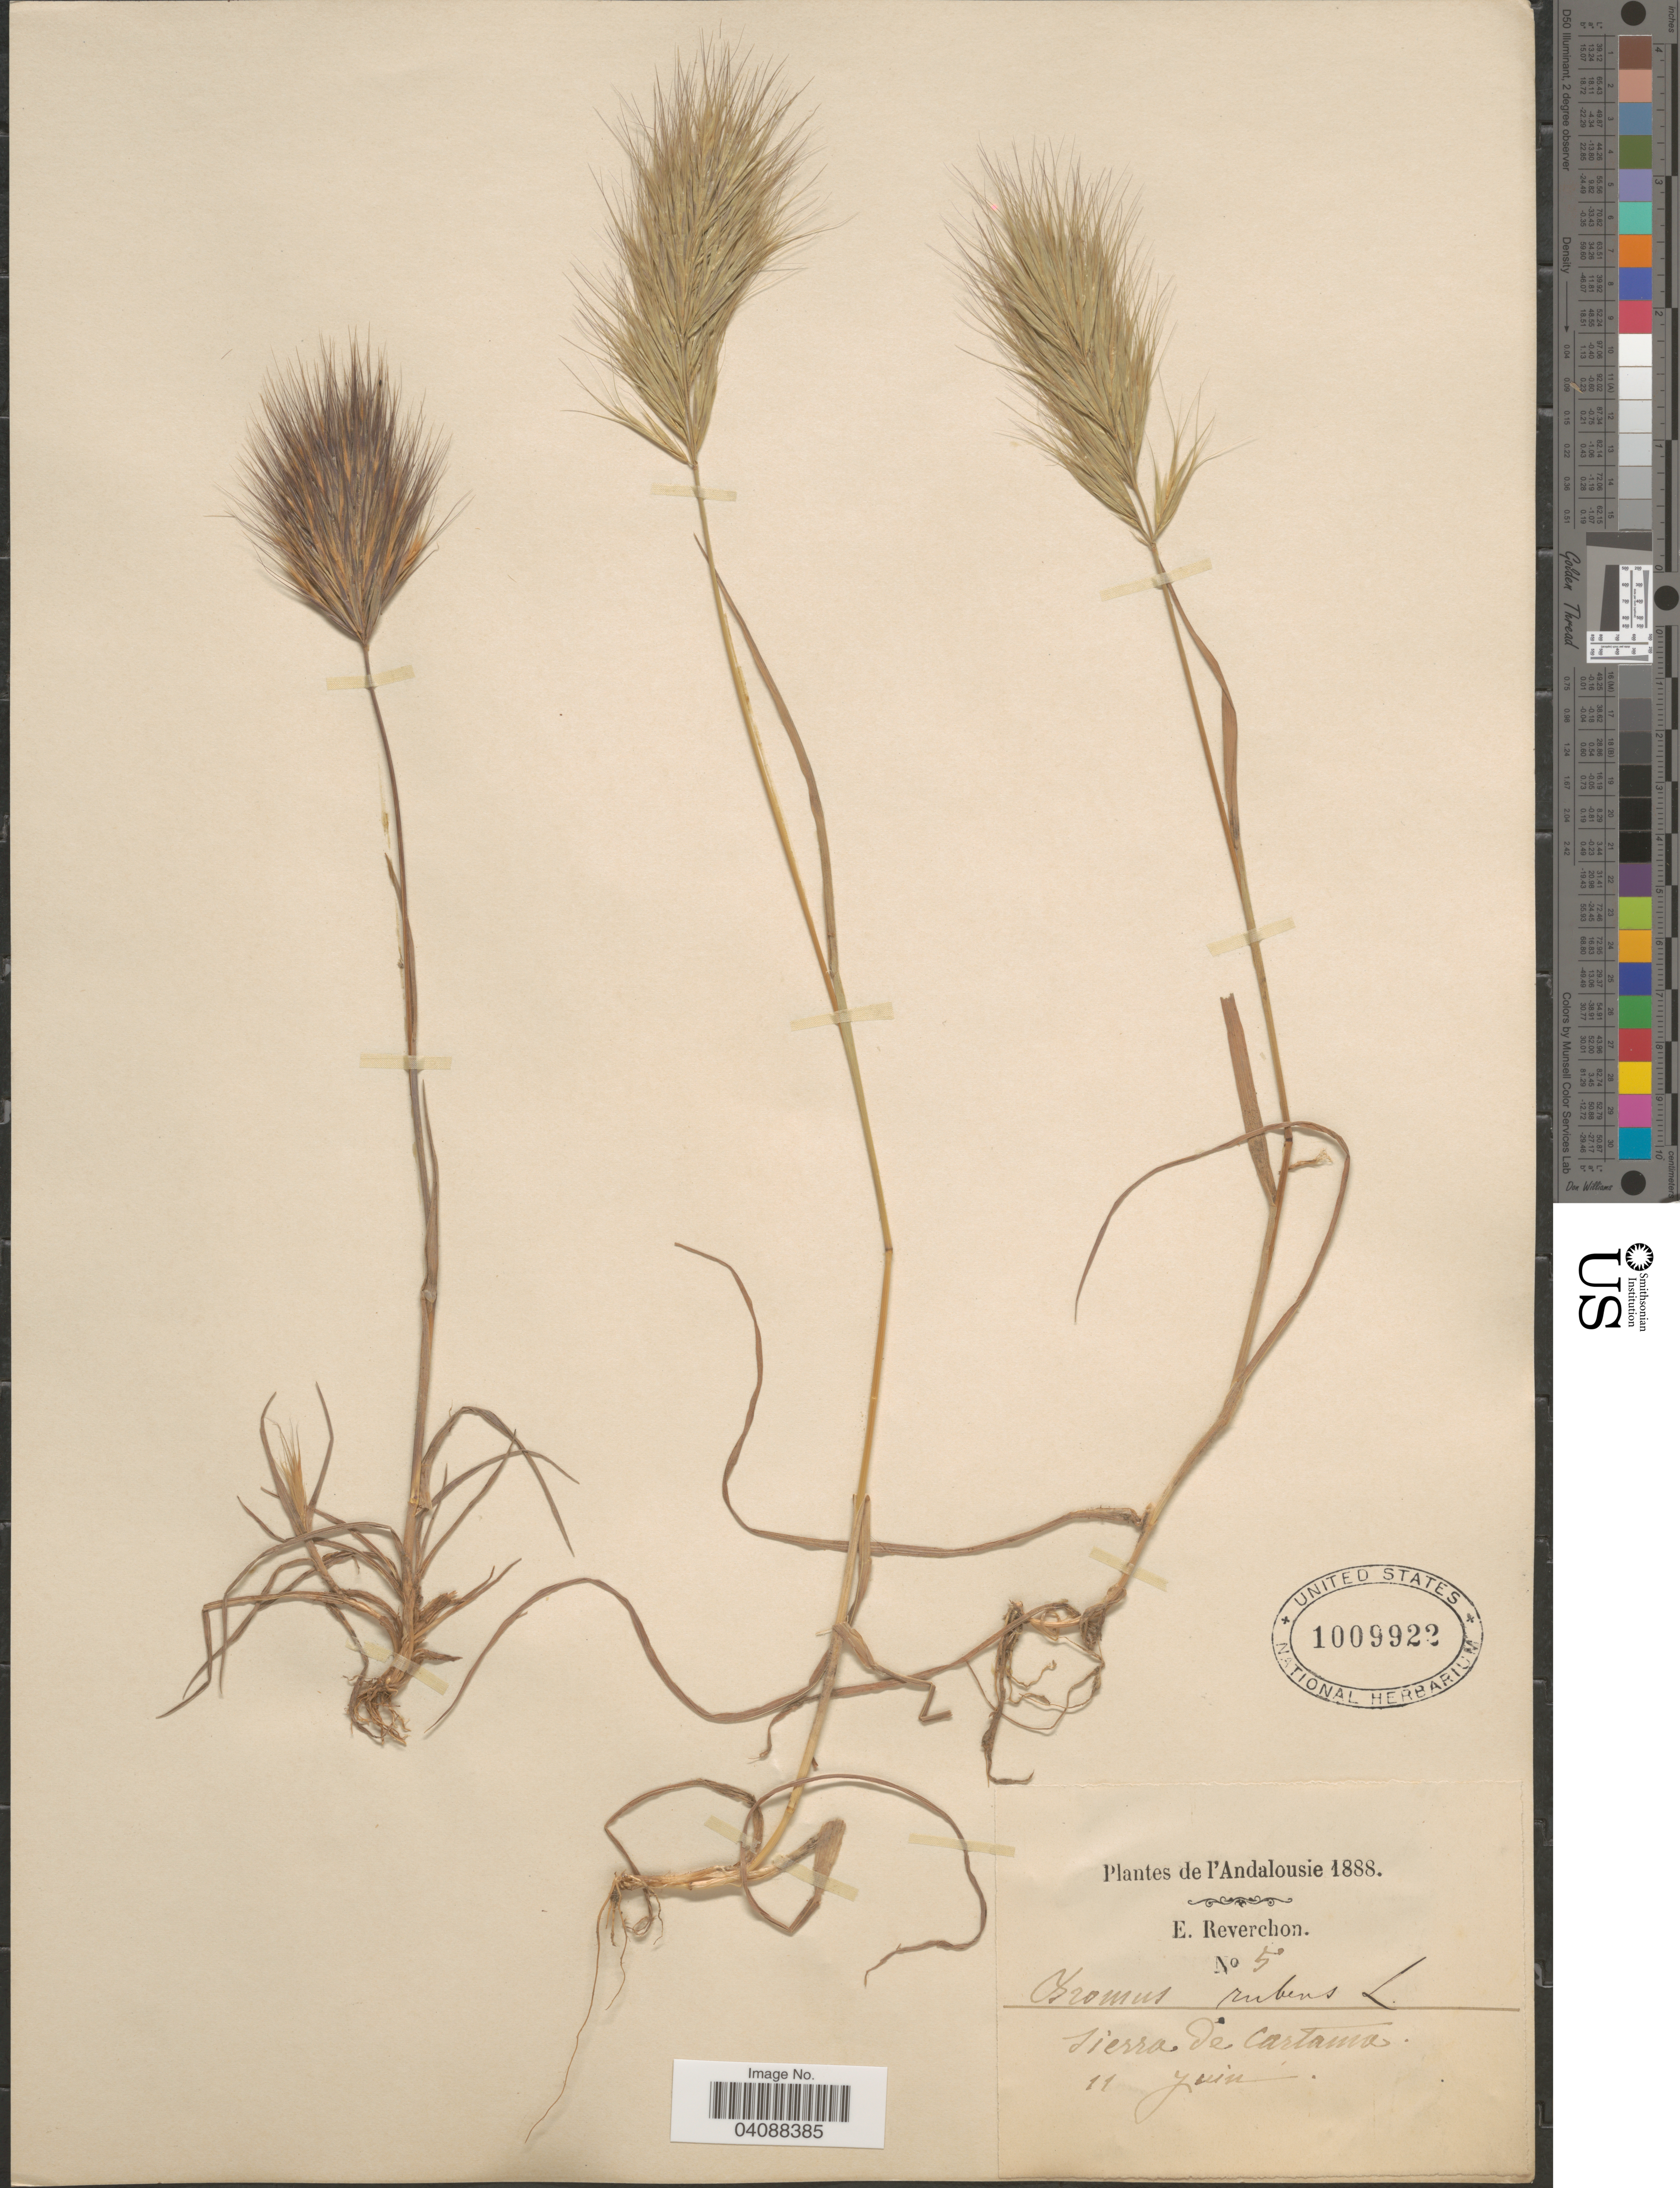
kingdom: Plantae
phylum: Tracheophyta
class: Liliopsida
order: Poales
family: Poaceae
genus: Bromus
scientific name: Bromus rubens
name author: L.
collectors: E. Reverchon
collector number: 5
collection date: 1888-06-11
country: Spain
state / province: Andalucía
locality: Andalousie. Sierra de Cartama.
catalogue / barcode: US 1009922